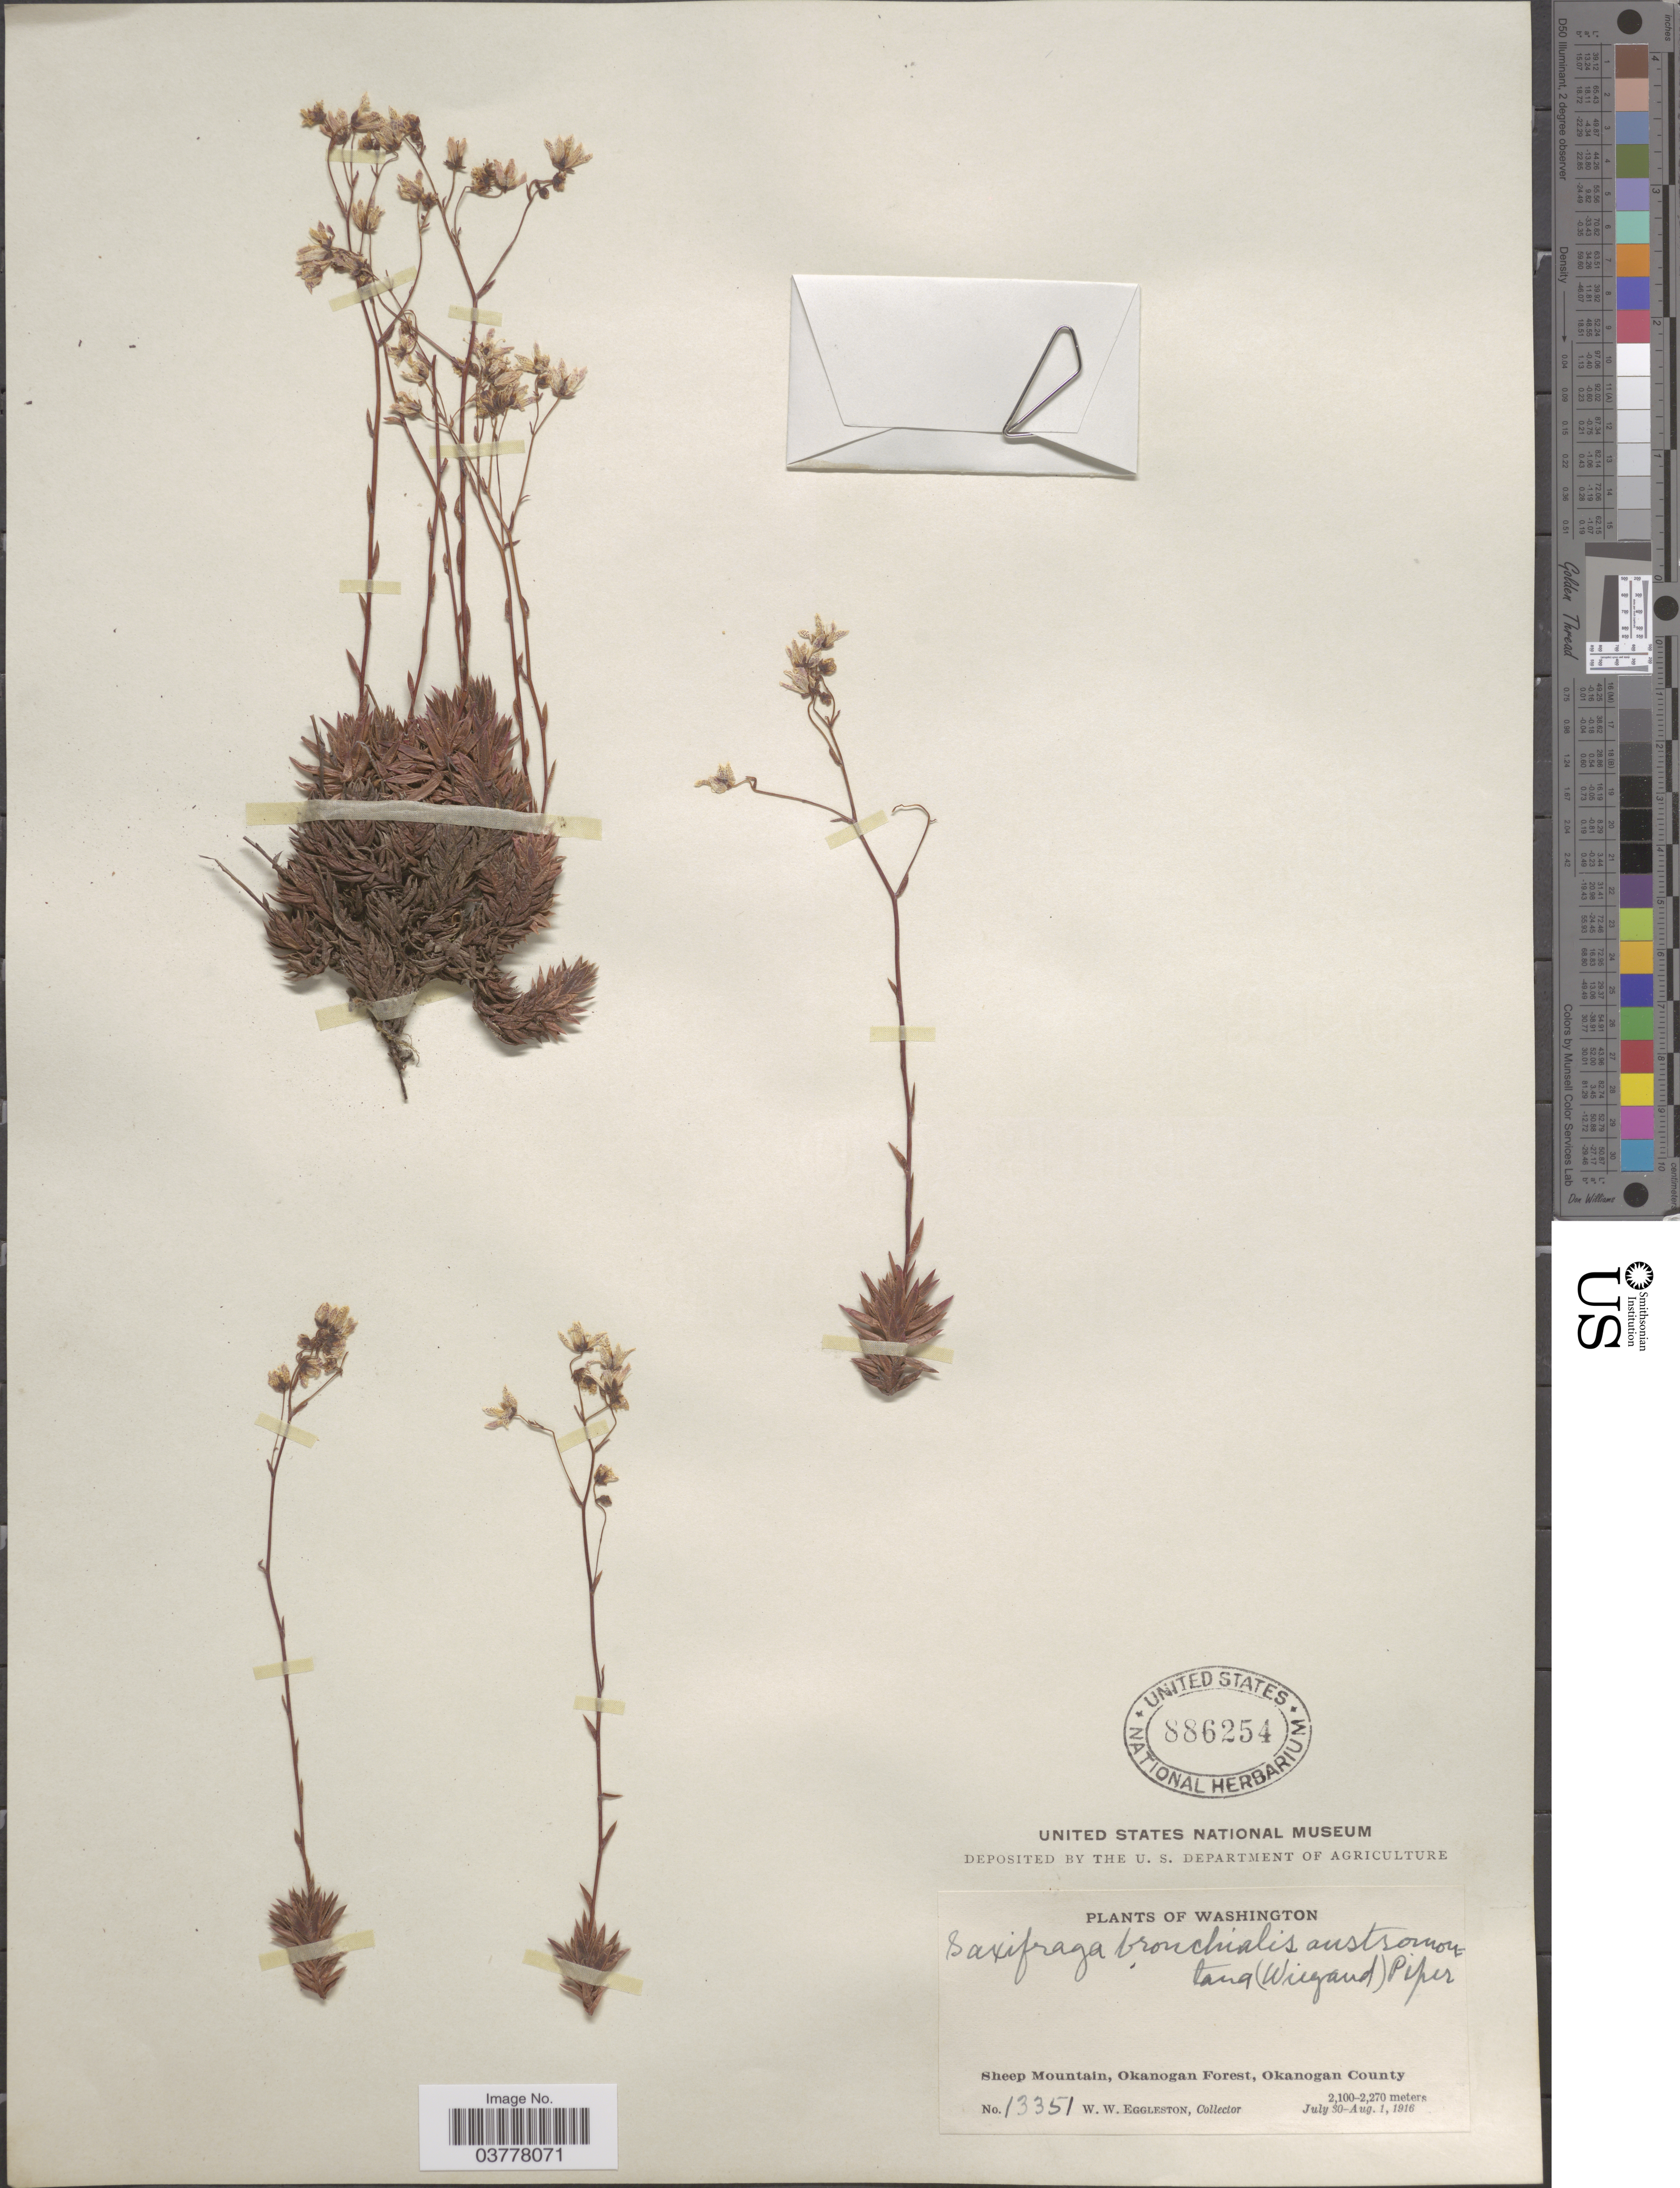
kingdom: Plantae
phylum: Tracheophyta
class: Magnoliopsida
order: Saxifragales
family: Saxifragaceae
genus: Saxifraga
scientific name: Saxifraga bronchialis subsp. austromontana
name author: (Wiegand) Piper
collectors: W. W. Eggleston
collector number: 13351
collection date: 1916-07-30/1916-08-01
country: United States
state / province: Washington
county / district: Okanogan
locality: Sheep Mountain, Okanogan Forest, Okanogan County.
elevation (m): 2100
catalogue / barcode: US 886254